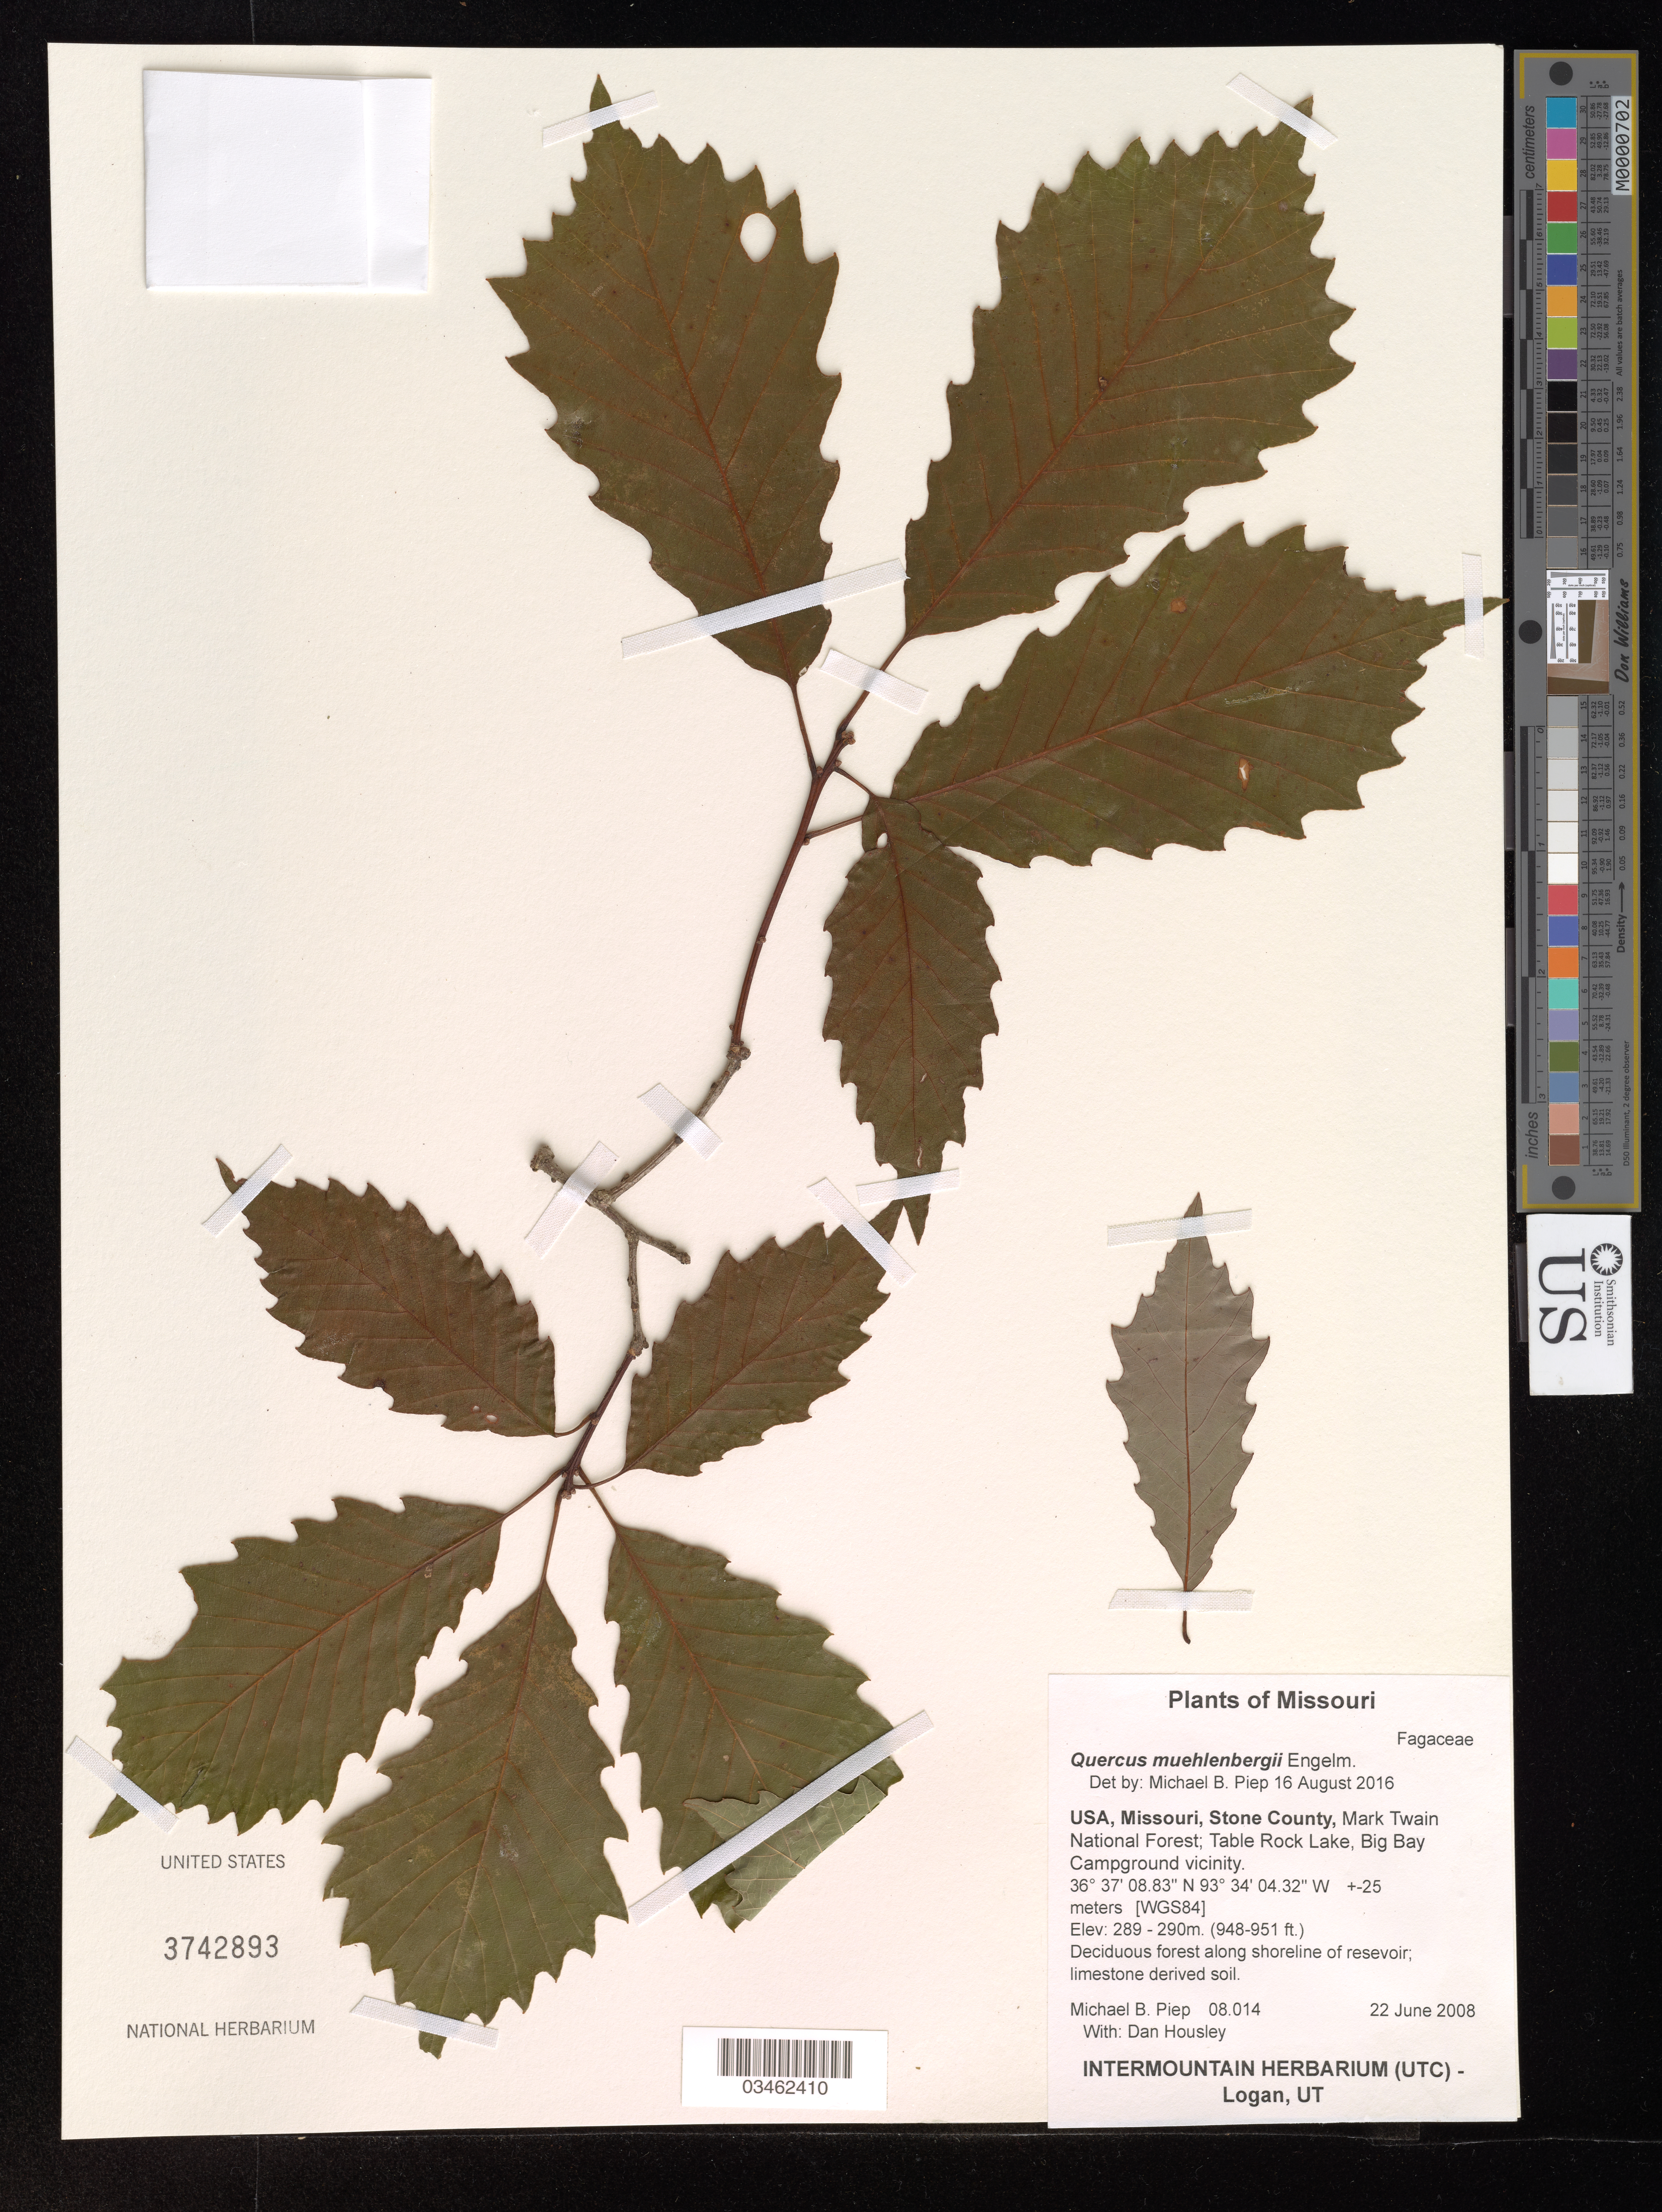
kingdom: Plantae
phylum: Tracheophyta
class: Magnoliopsida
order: Fagales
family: Fagaceae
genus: Quercus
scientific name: Quercus muehlenbergii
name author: Engelm.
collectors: M. Piep & D. Housley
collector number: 08.014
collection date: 2008-06-22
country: United States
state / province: Missouri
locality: Stone County, Mark Twain National Forest; Table Rock Lake, Big Bay Campground vicinity [WGS84].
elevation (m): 25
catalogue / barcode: US 3742893